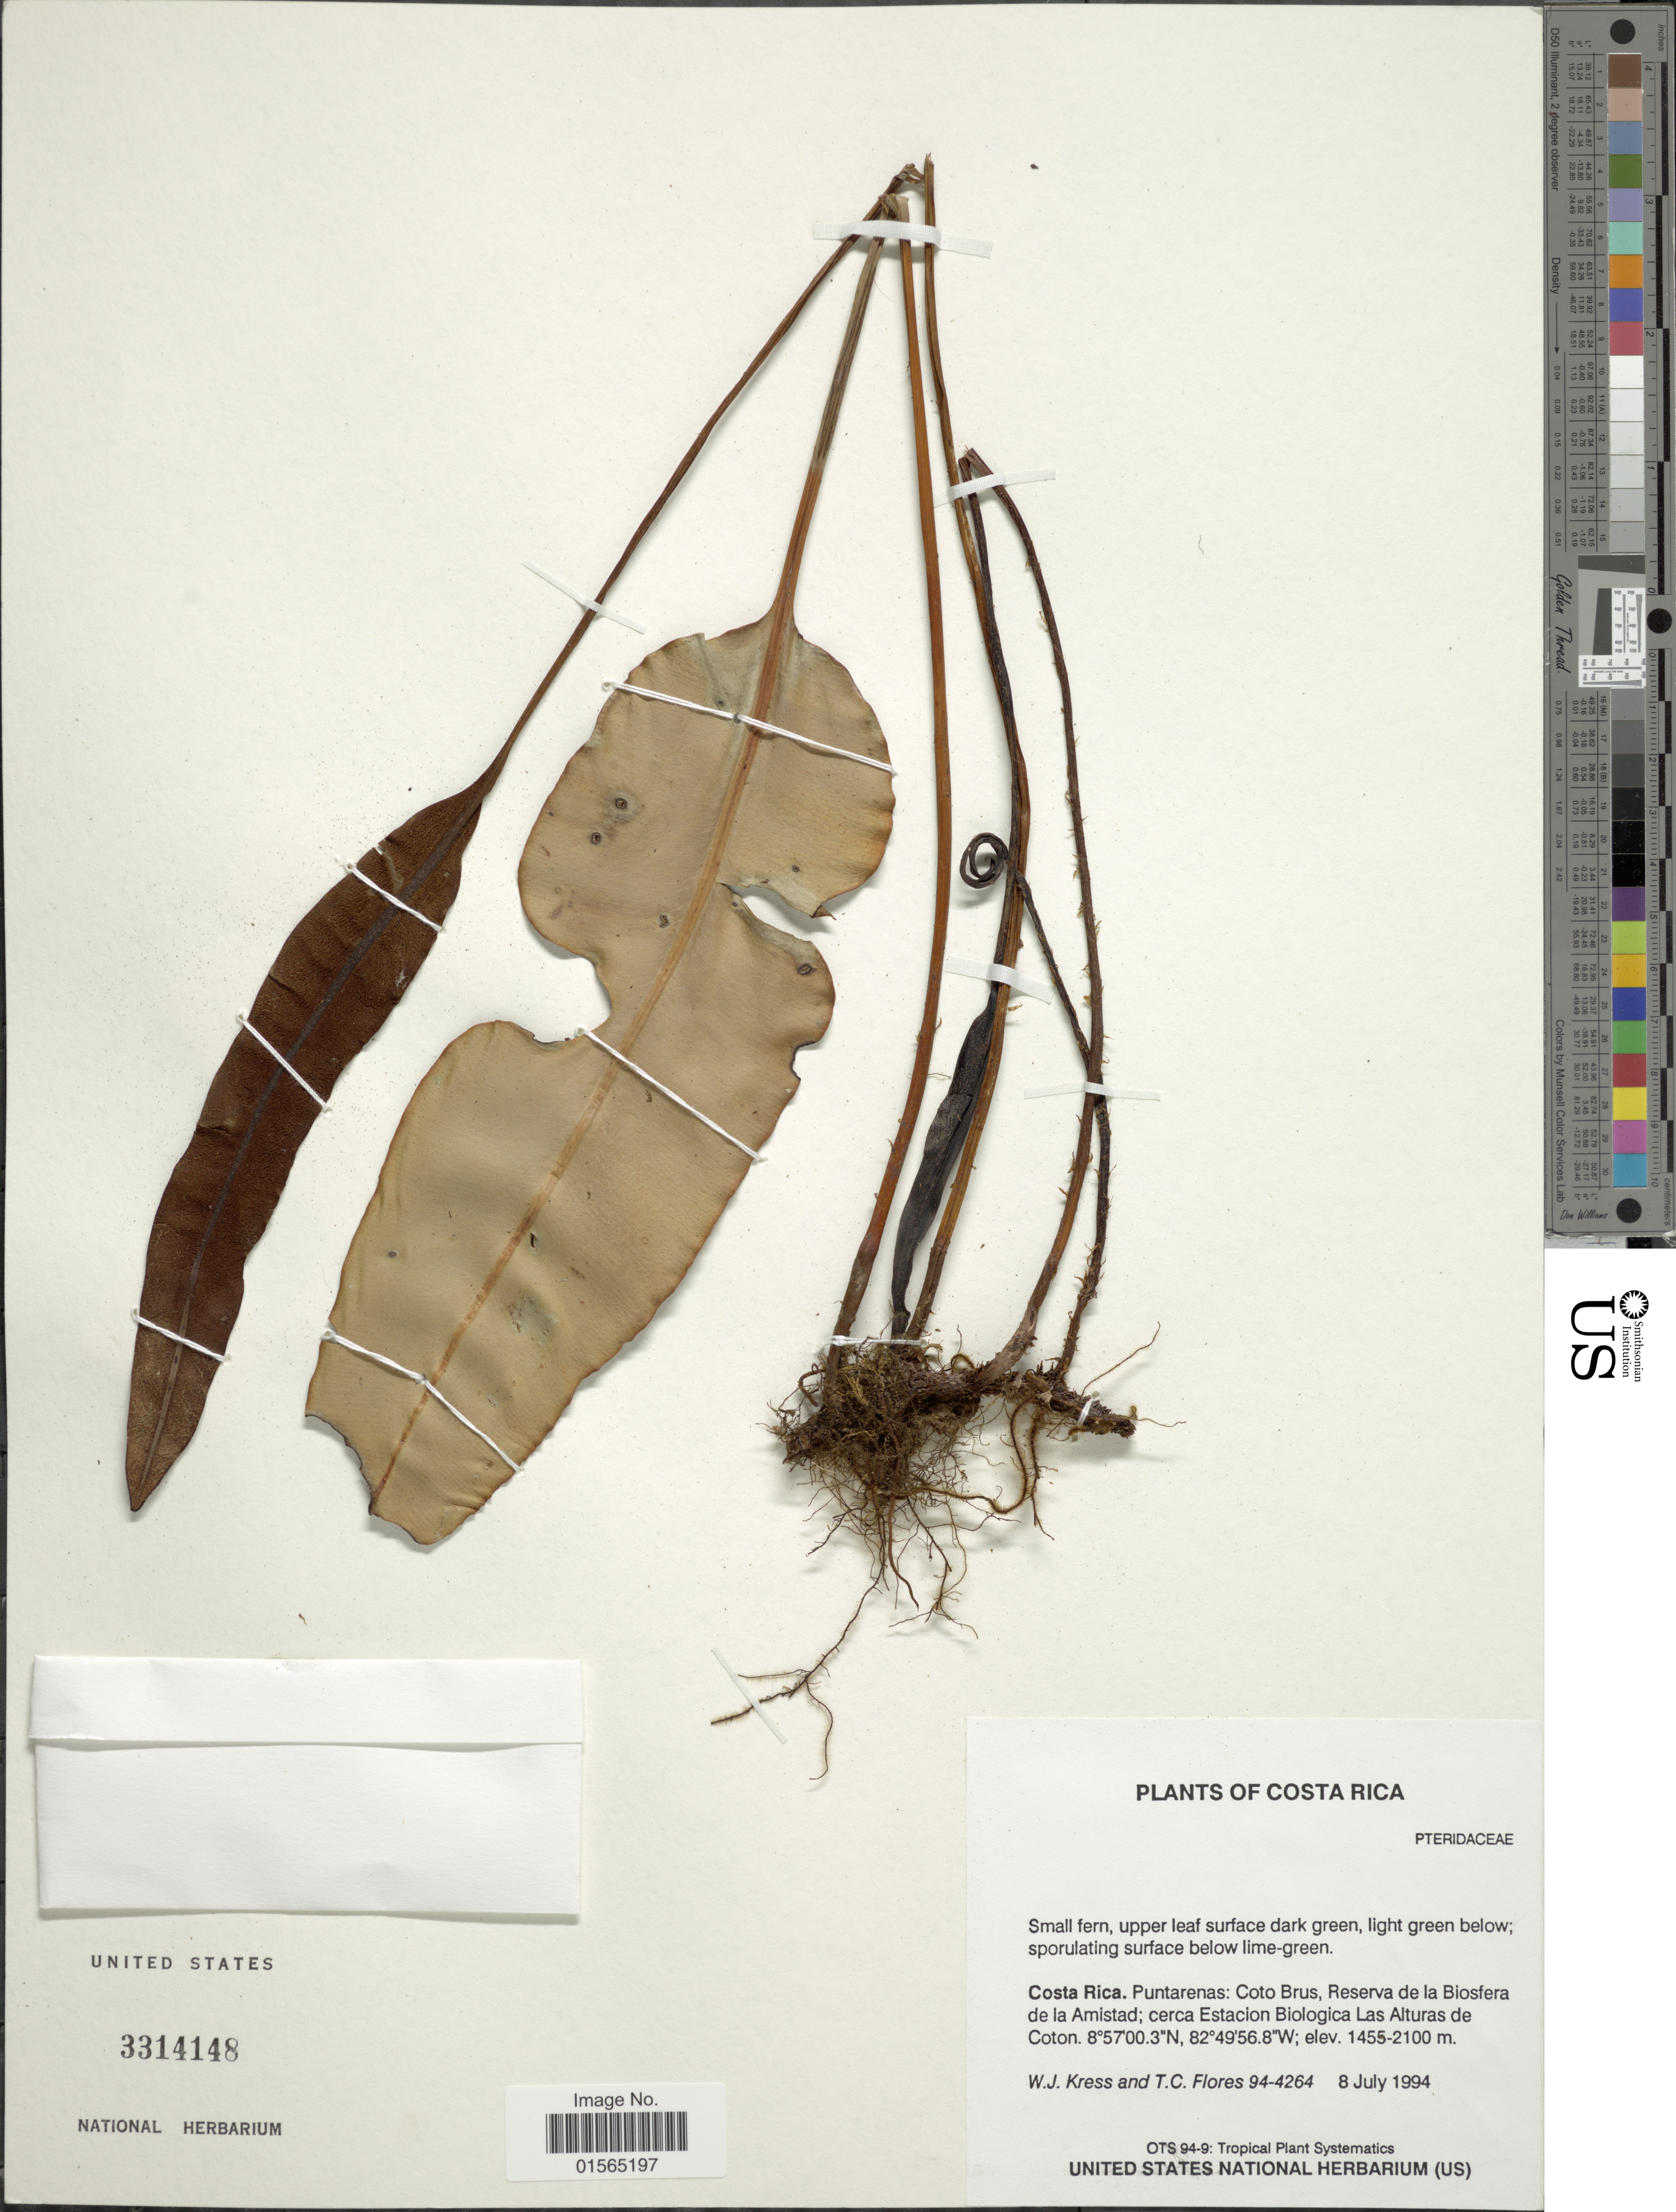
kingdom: Plantae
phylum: Tracheophyta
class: Polypodiopsida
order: Polypodiales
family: Dryopteridaceae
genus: Elaphoglossum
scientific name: Elaphoglossum sp.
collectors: W. J. Kress & T. C. Flores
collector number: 94-4264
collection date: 1994-07-08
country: Costa Rica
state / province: Puntarenas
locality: Coto Brus, Reserva de la Biosfera de la Amistad; cerca Estacion Biologica Las Alturas de Coton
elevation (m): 1455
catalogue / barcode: US 3314148